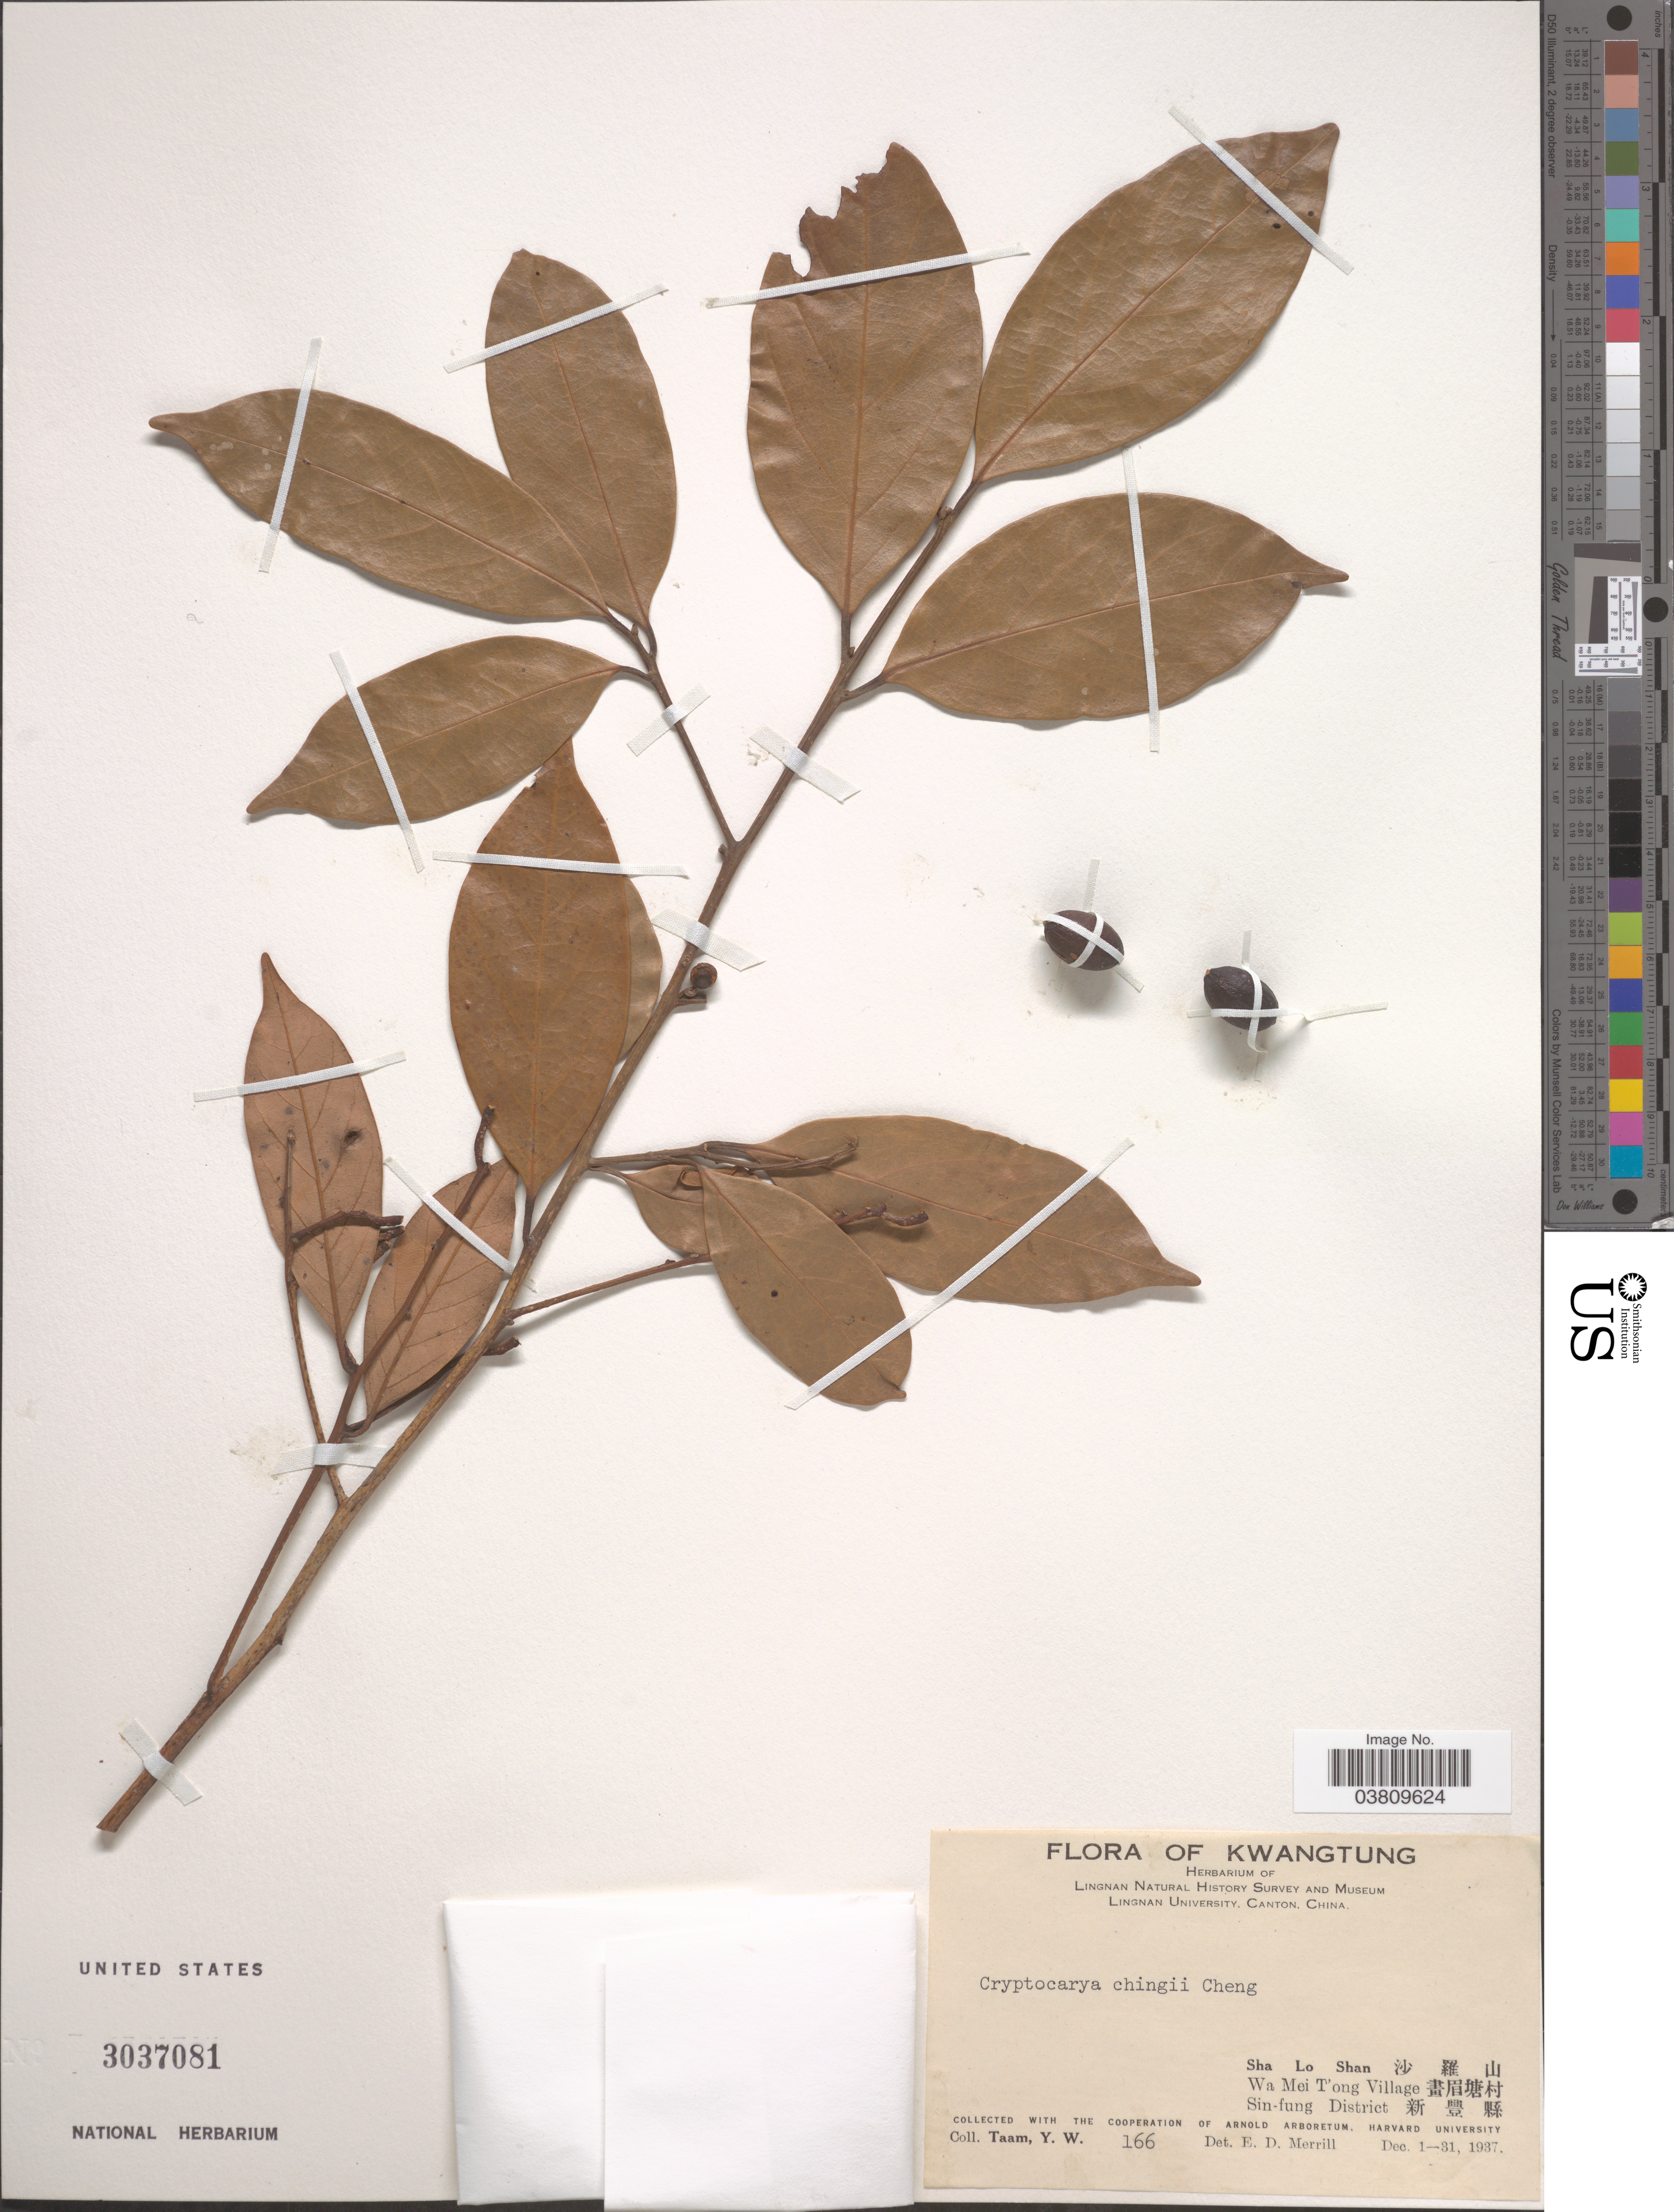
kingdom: Plantae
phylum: Tracheophyta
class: Magnoliopsida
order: Laurales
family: Lauraceae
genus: Cryptocarya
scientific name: Cryptocarya chingii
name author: W.C. Cheng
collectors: Y. W. Taam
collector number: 166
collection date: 1937-12-01/1937-12-31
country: China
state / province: Guangdong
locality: Kwangtung. Sha Lo Shan X. Wa Mei T'ong Village X. Sin-fung District X.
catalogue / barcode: US 3037081